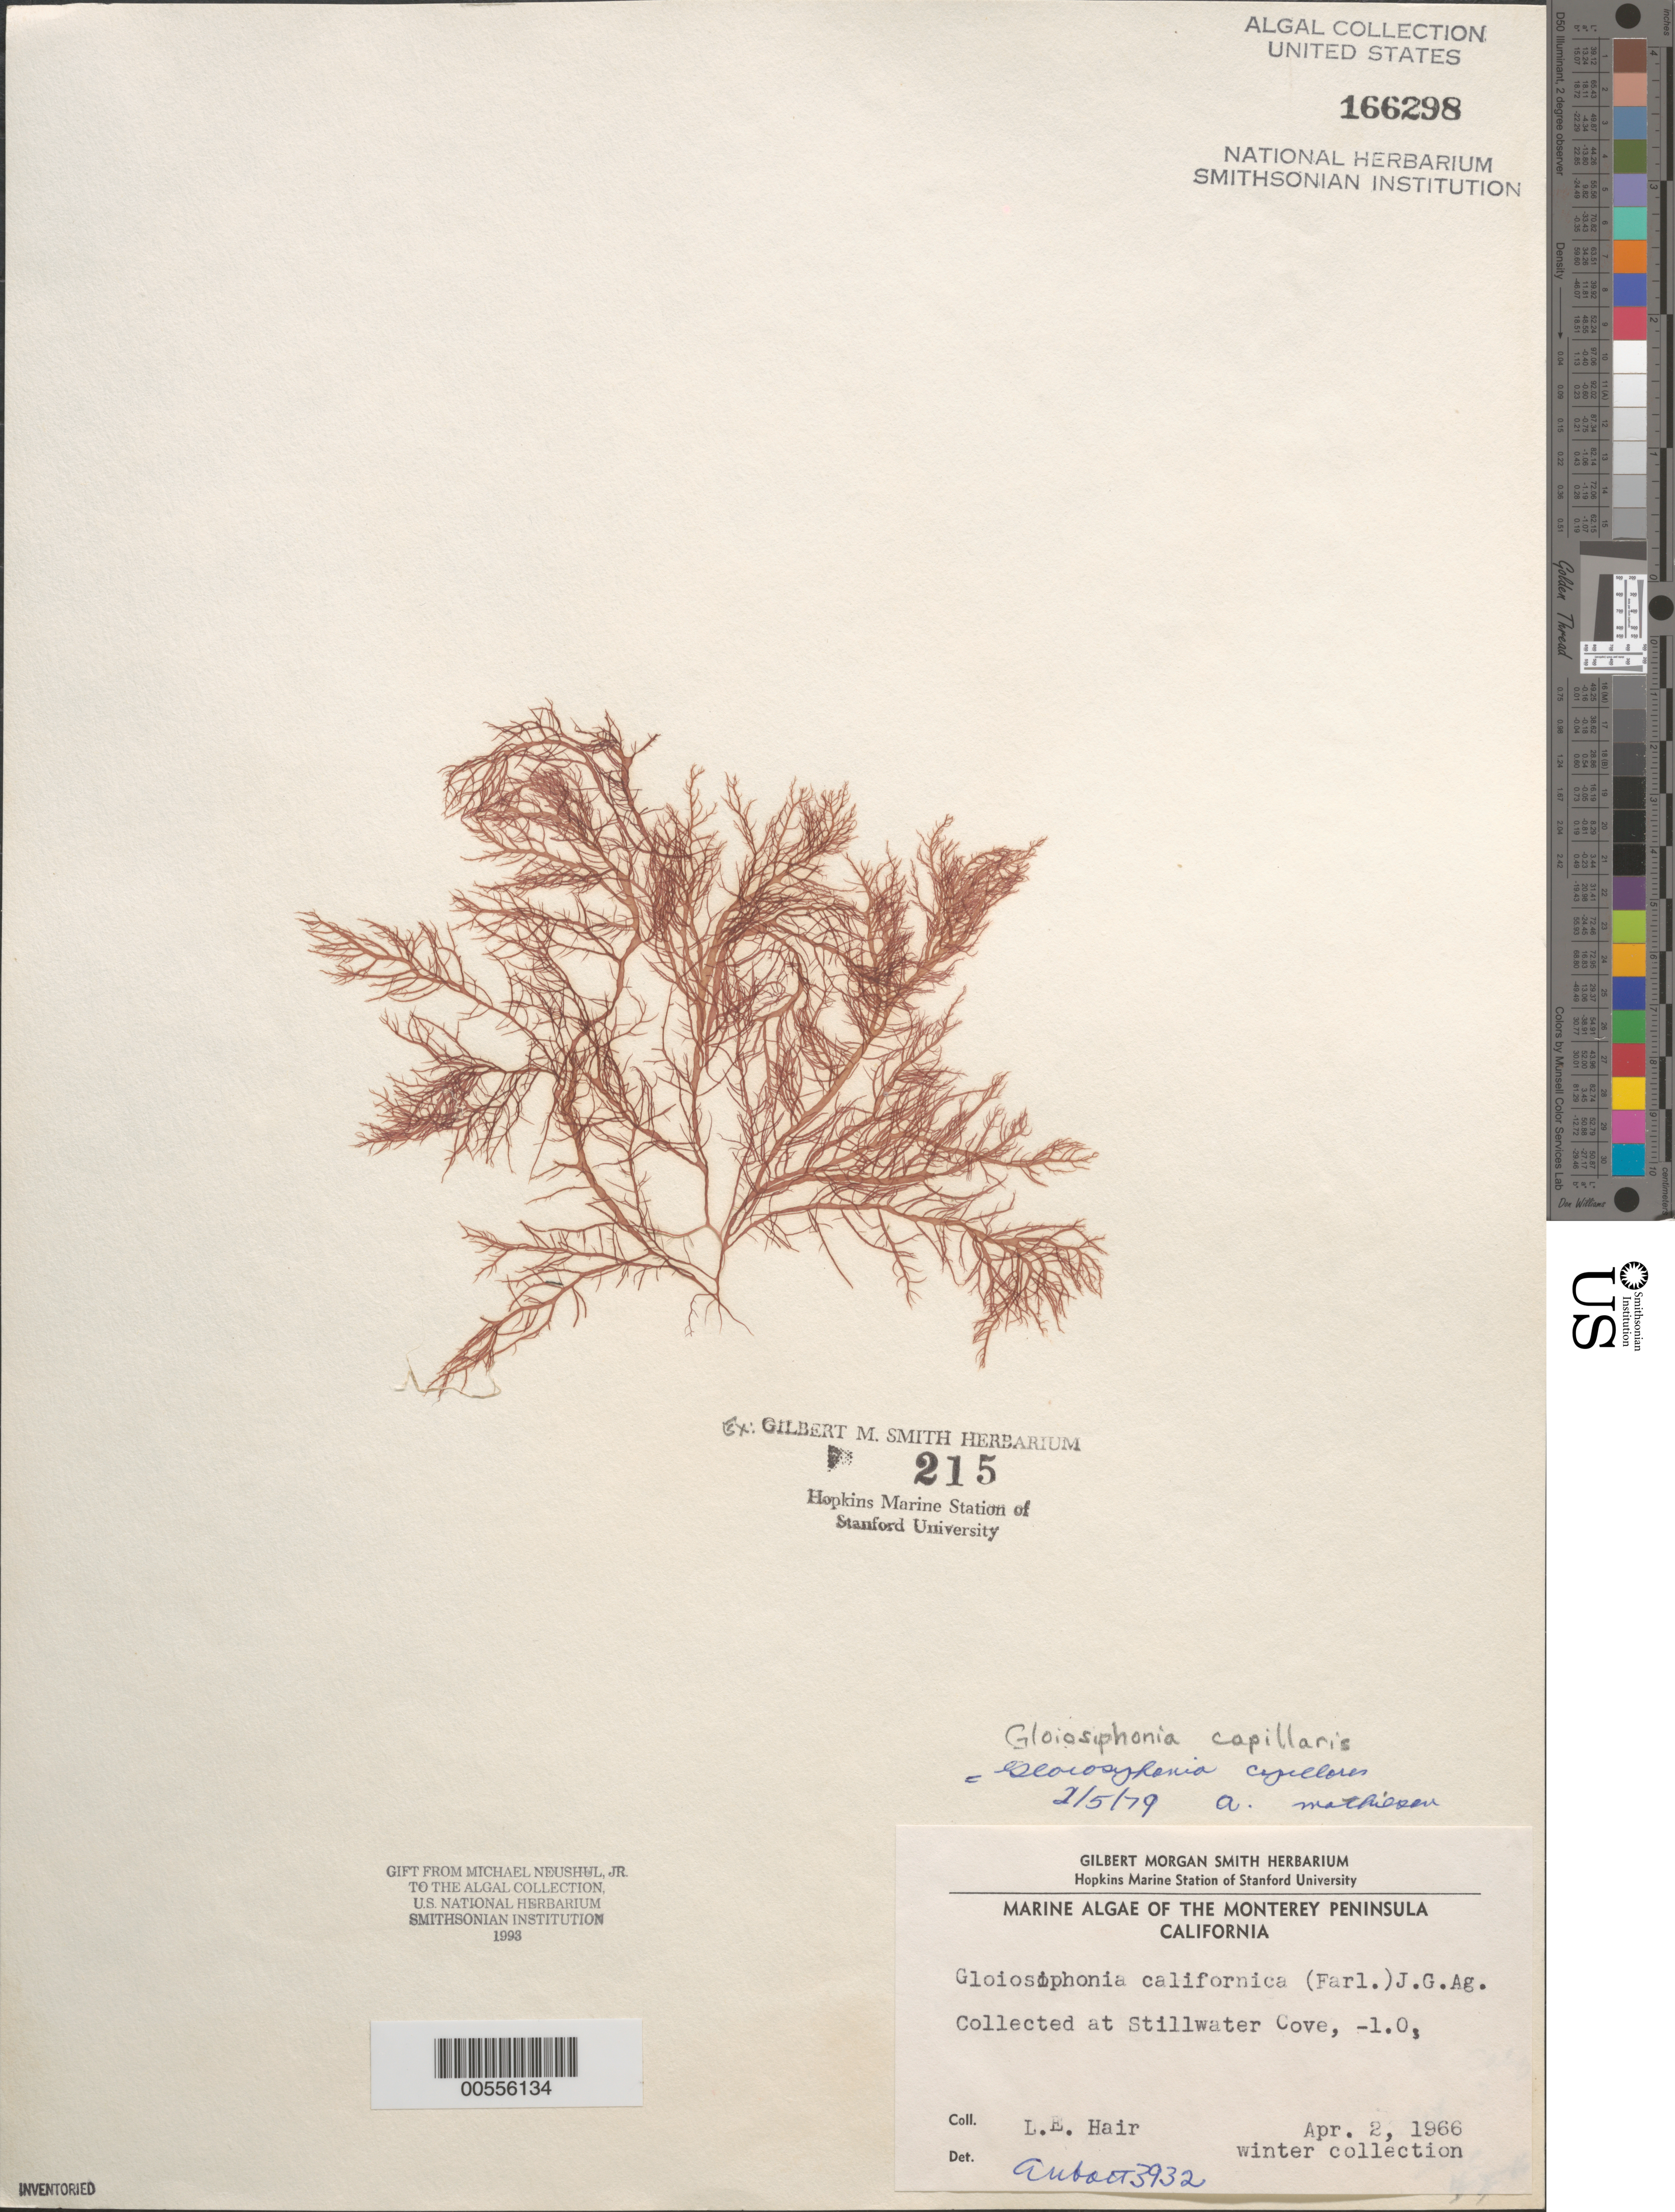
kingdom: Plantae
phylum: Rhodophyta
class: Florideophyceae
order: Gigartinales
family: Gloiosiphoniaceae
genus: Gloiosiphonia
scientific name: Gloiosiphonia capillaris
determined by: Mathieson, A. C.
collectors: L. Hair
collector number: IAA 3932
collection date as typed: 02 Apr 1966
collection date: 1966-04-02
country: United States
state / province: California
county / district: Monterey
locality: Stillwater Cove, Monterey Peninsula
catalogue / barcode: US 166298